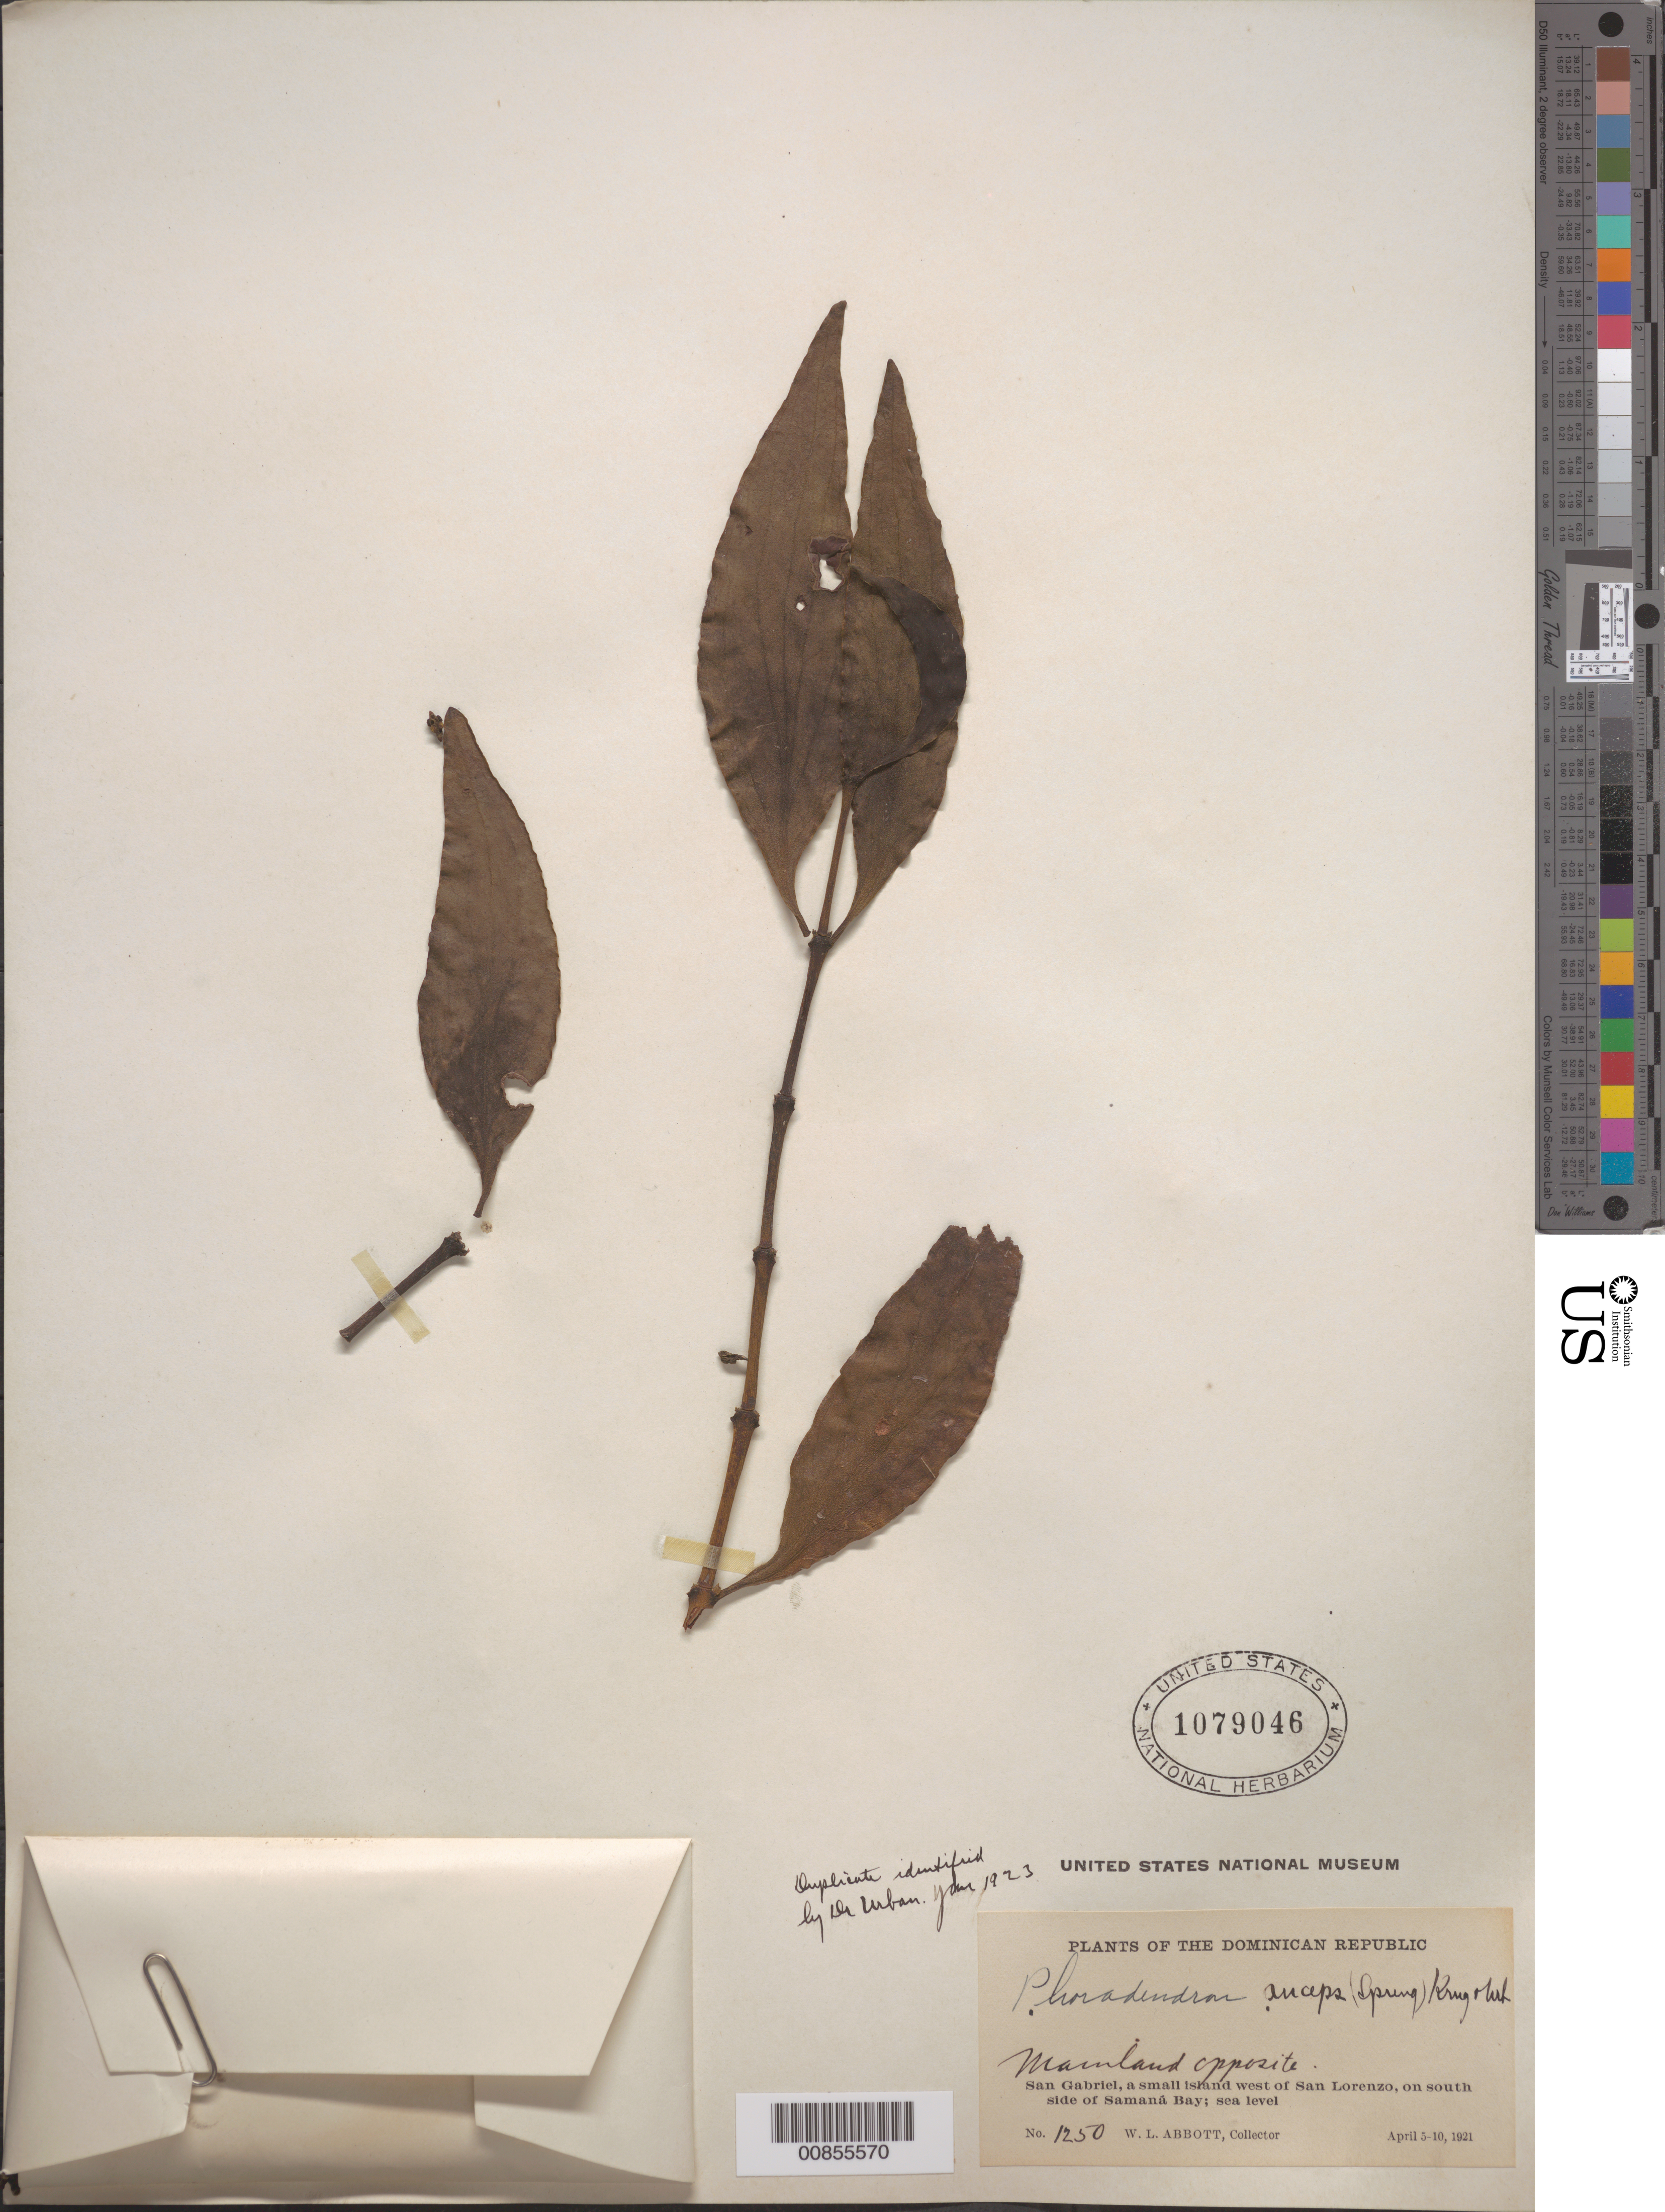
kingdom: Plantae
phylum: Tracheophyta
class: Magnoliopsida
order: Santalales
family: Viscaceae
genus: Phoradendron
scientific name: Phoradendron anceps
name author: (Spreng.) M. Gómez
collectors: W. L. Abbott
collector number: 1250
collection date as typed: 05 Apr 1921 to 10 Apr 1921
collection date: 1921-04-05/1921-04-10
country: Dominican Republic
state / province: Duarte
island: San Gabriel I.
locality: San Gabriel, a small island west of San Lorenzo, on south side of Samaná Bay. Mainland opposite.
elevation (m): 0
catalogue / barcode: US 1079046